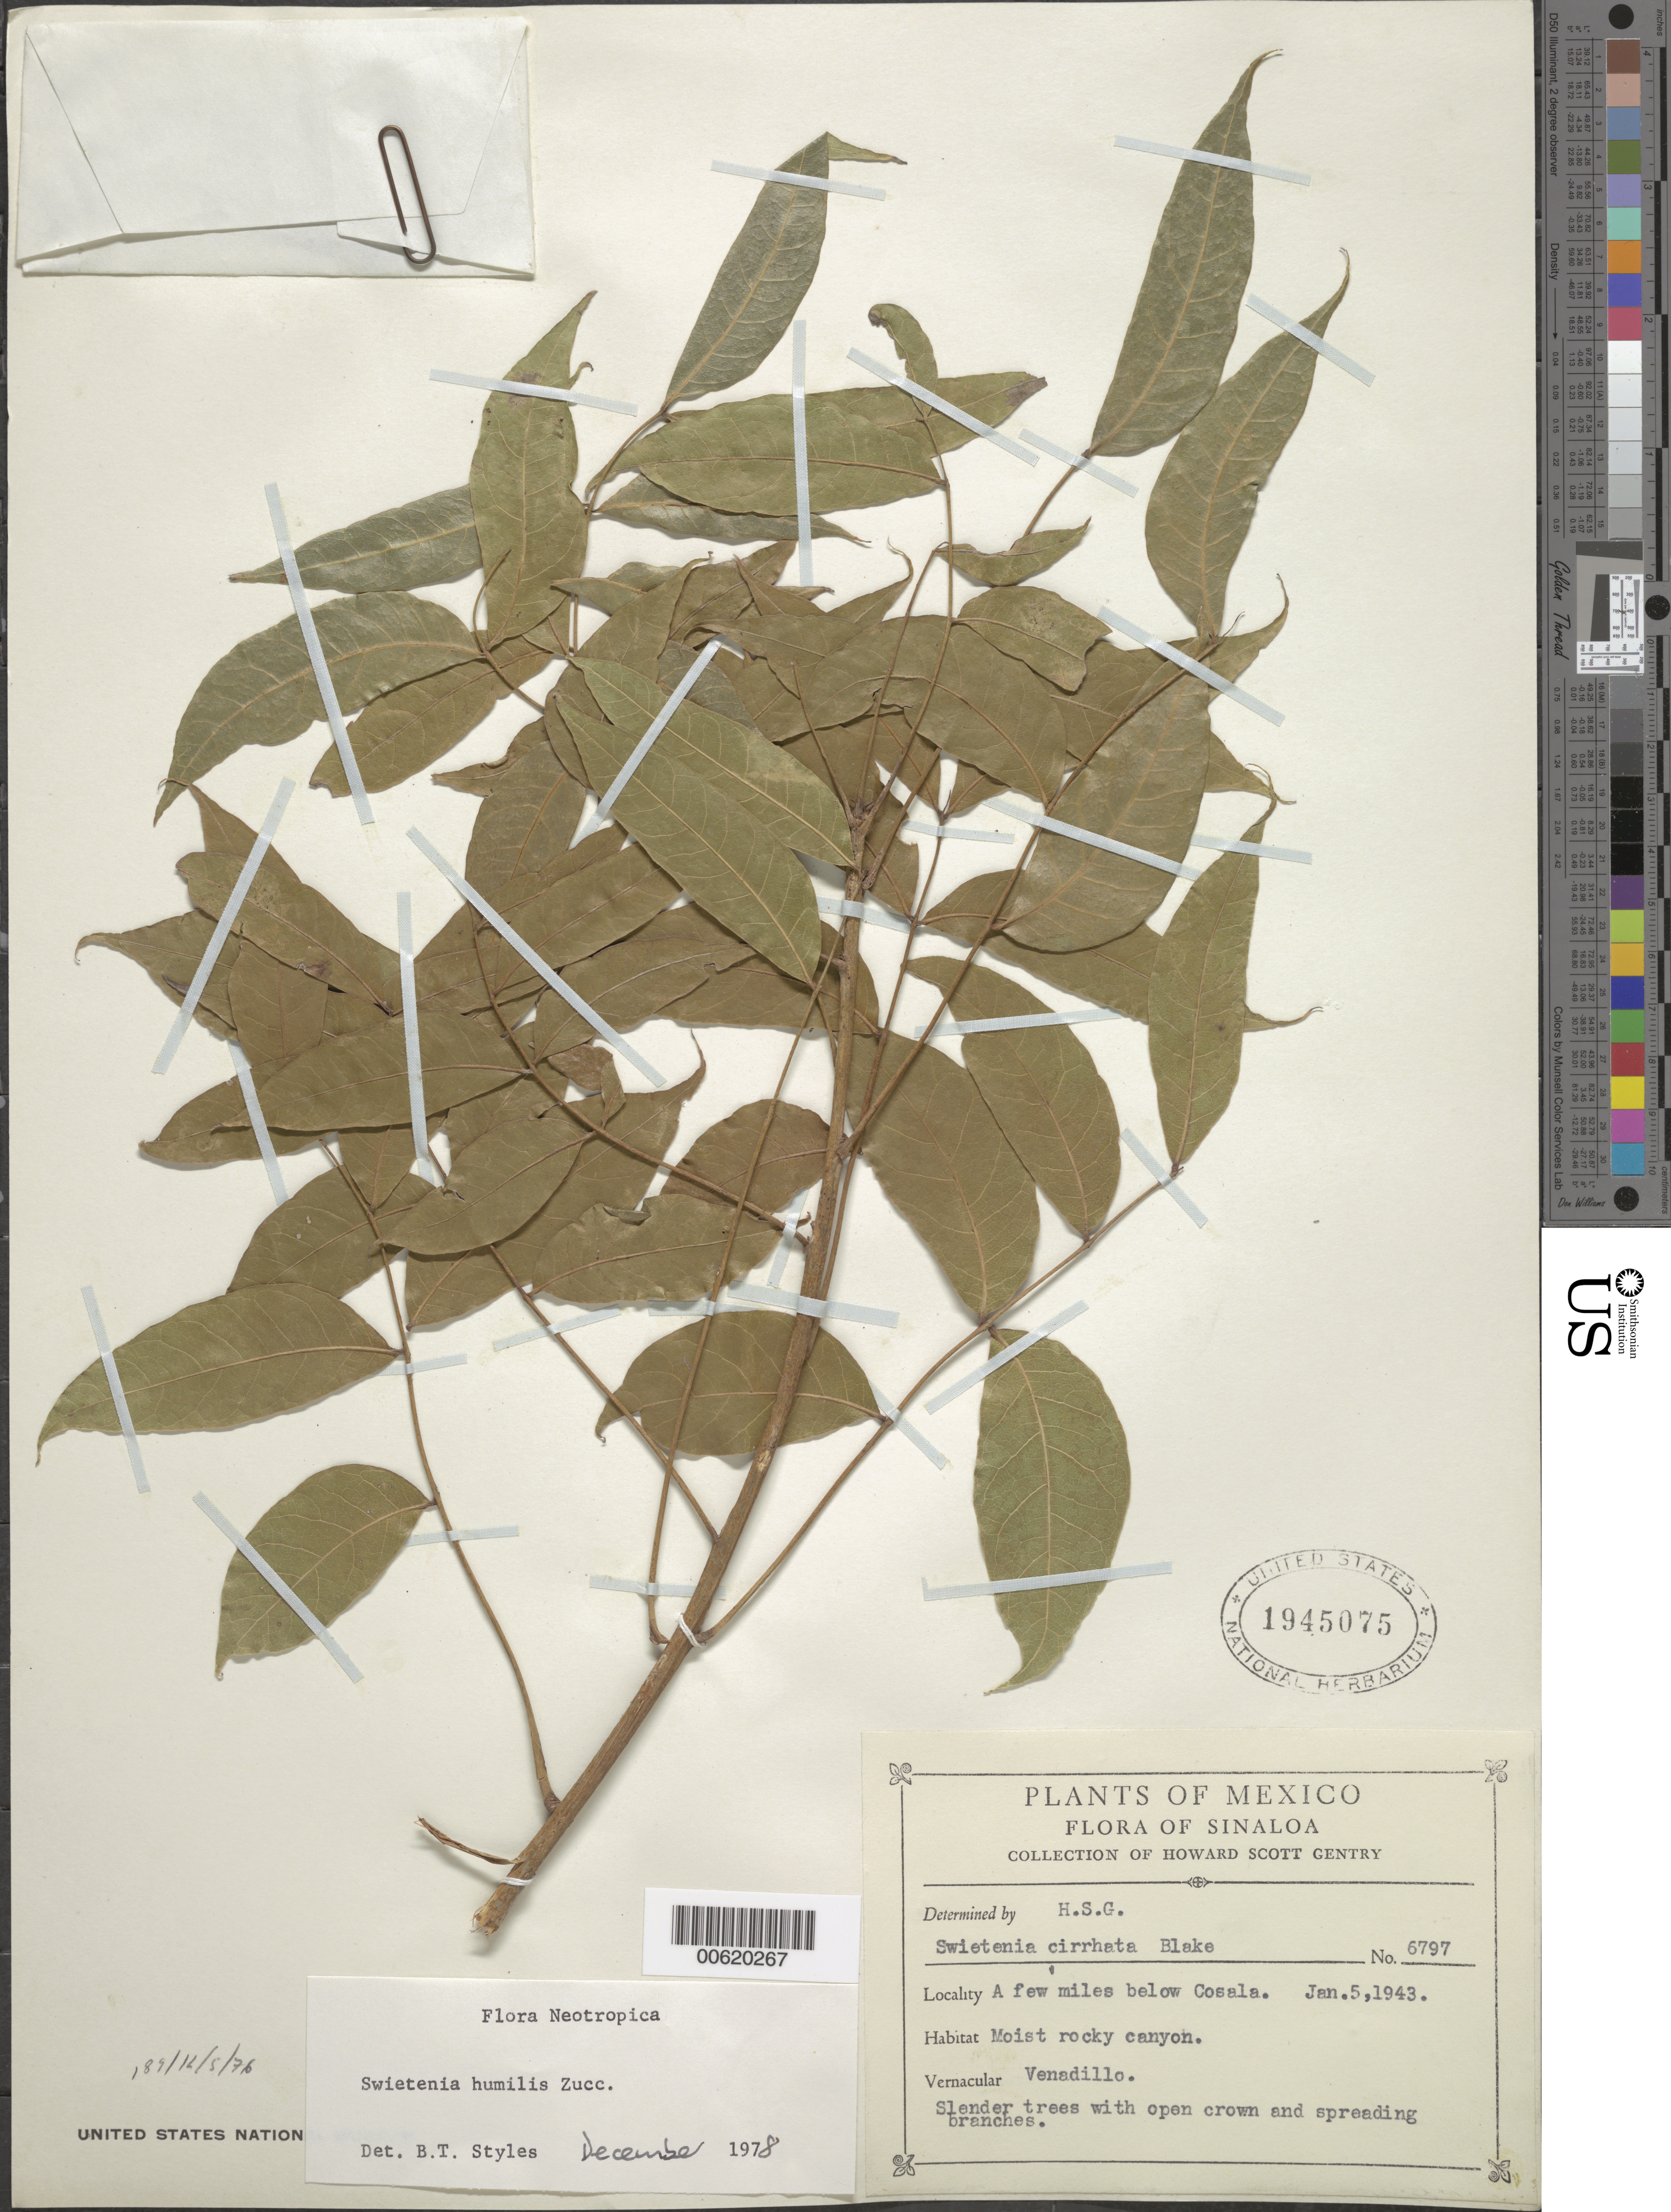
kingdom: Plantae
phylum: Tracheophyta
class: Magnoliopsida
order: Sapindales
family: Meliaceae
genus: Swietenia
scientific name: Swietenia humilis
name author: Zucc.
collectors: H. S. Gentry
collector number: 6797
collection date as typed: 05 Jan 1943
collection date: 1943-01-05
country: Mexico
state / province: Sinaloa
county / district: Cosalá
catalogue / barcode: US 1945075